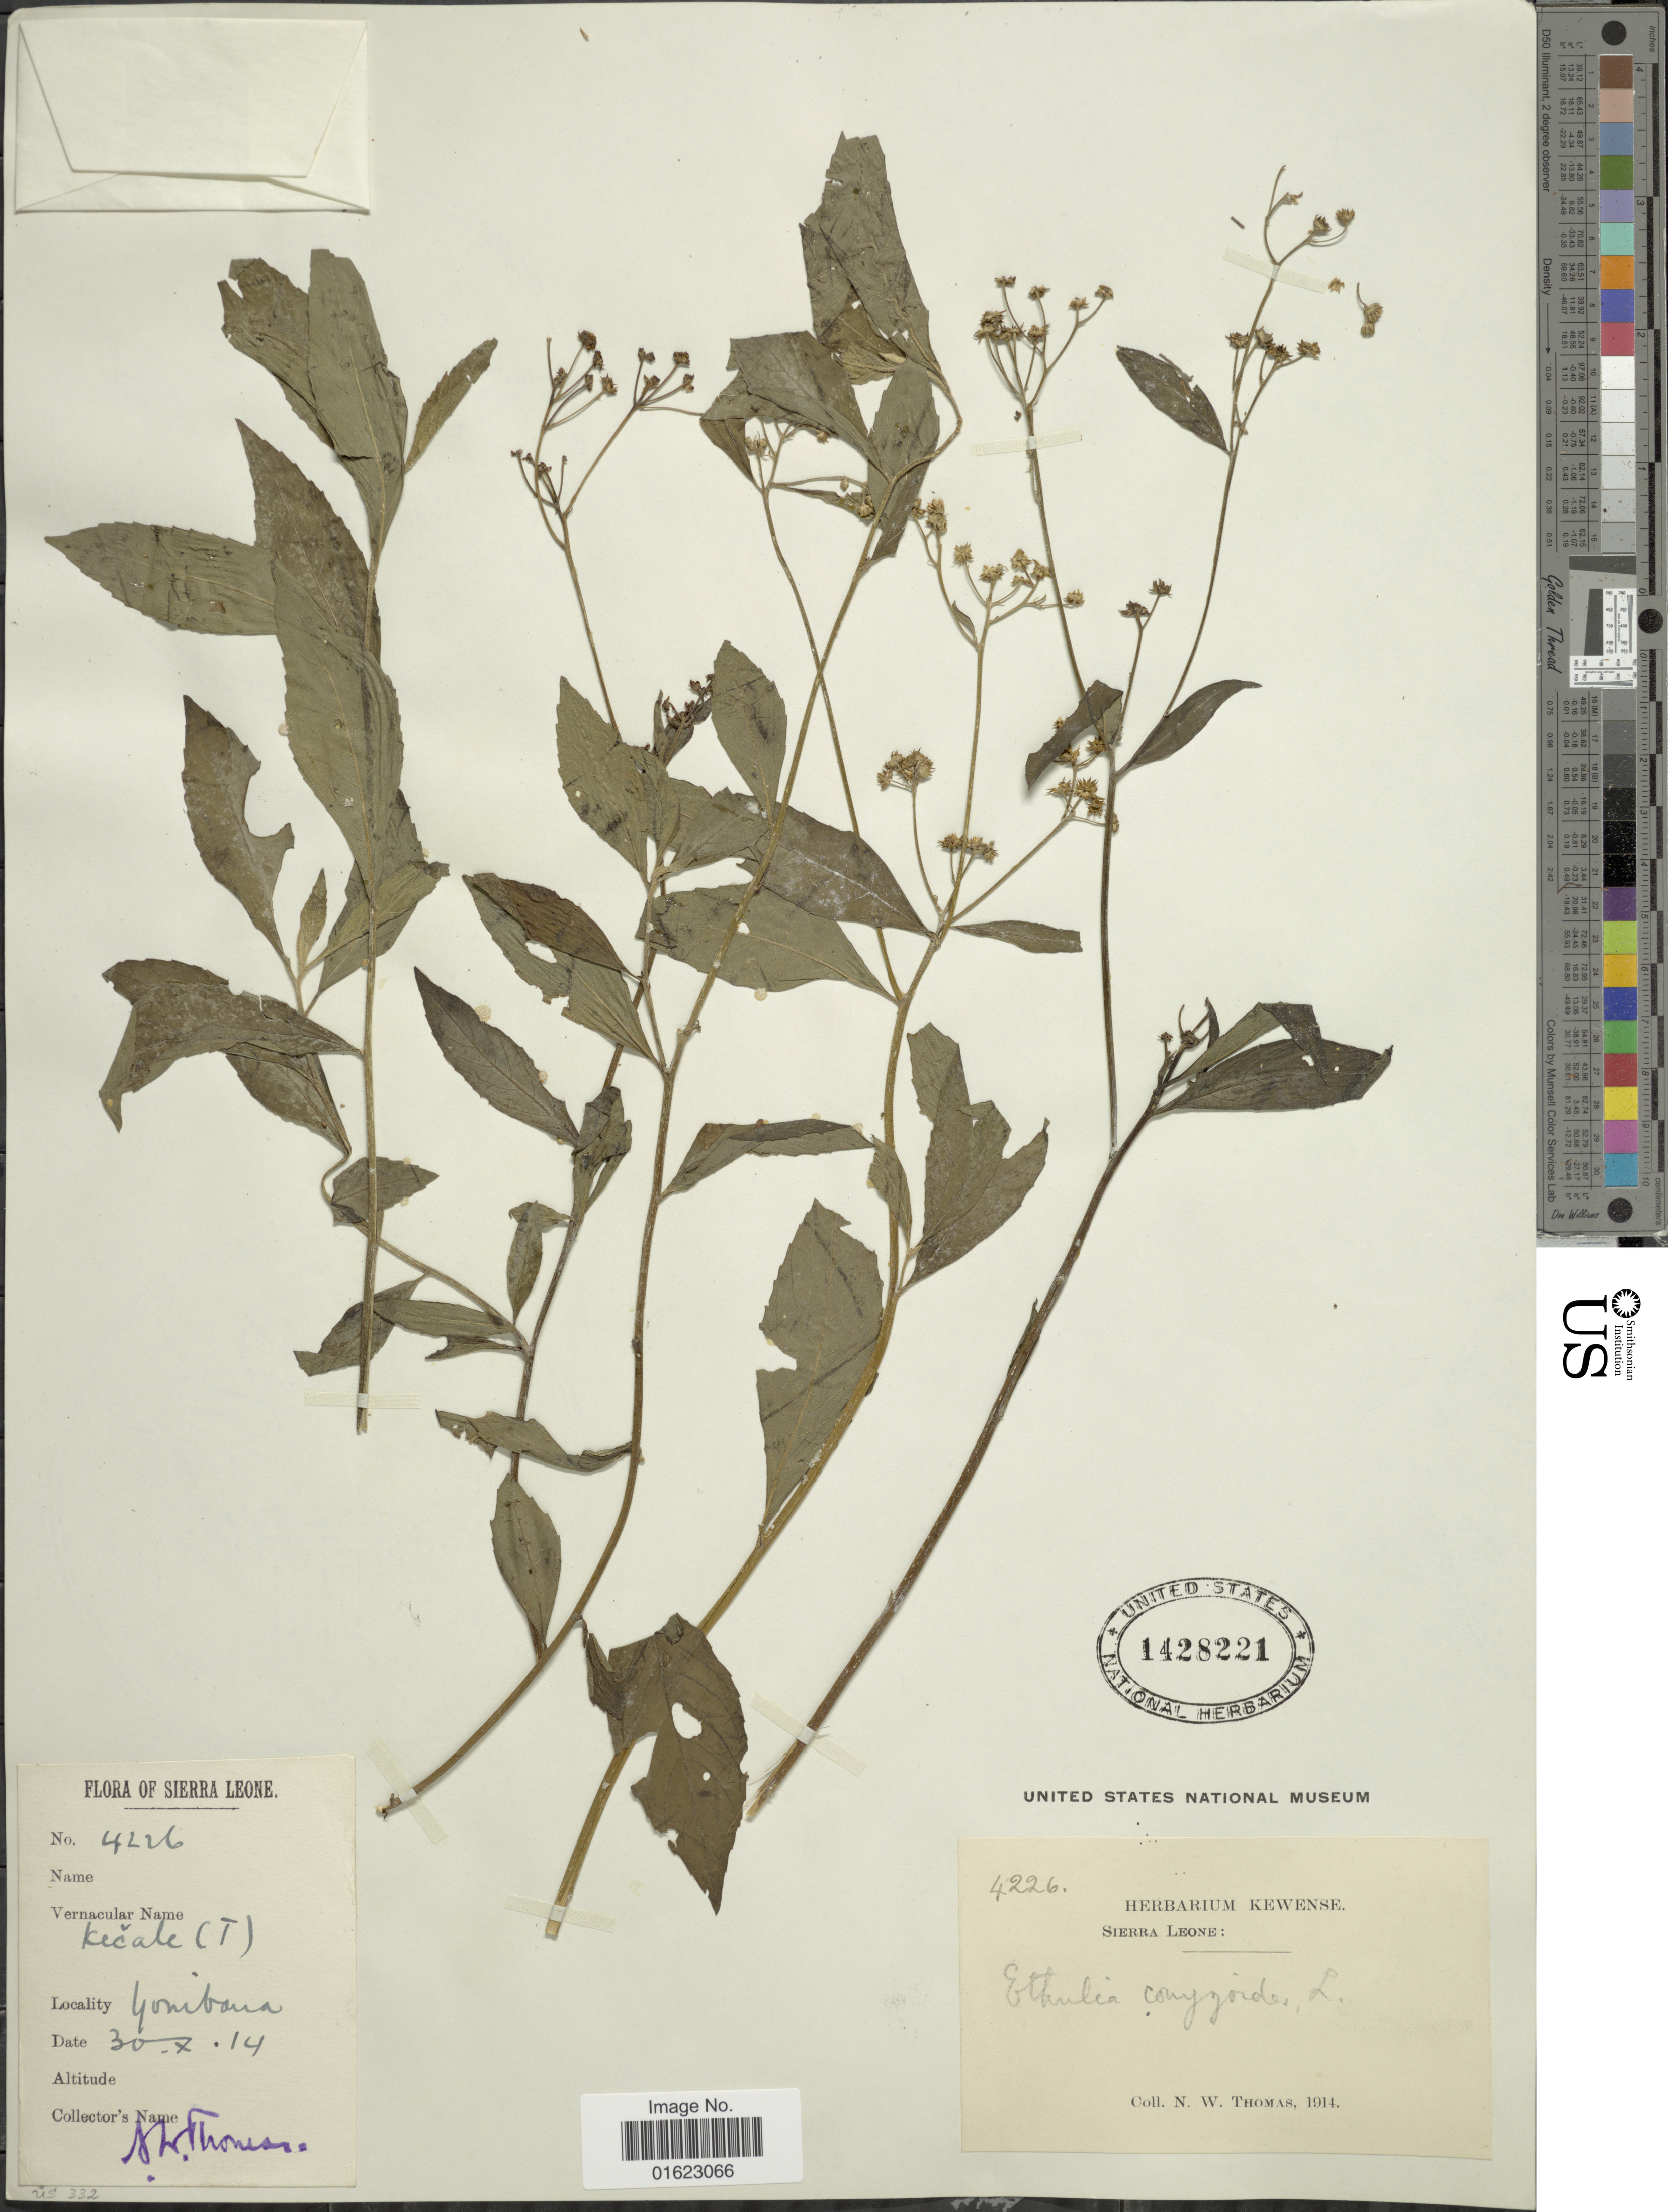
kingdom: Plantae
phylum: Tracheophyta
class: Magnoliopsida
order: Asterales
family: Asteraceae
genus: Ethulia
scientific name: Ethulia conyzoides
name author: L. f.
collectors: N. Thomas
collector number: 4226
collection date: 1914-10-30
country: Sierra Leone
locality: Yomibana, Sierra Leone.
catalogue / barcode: US 1428221